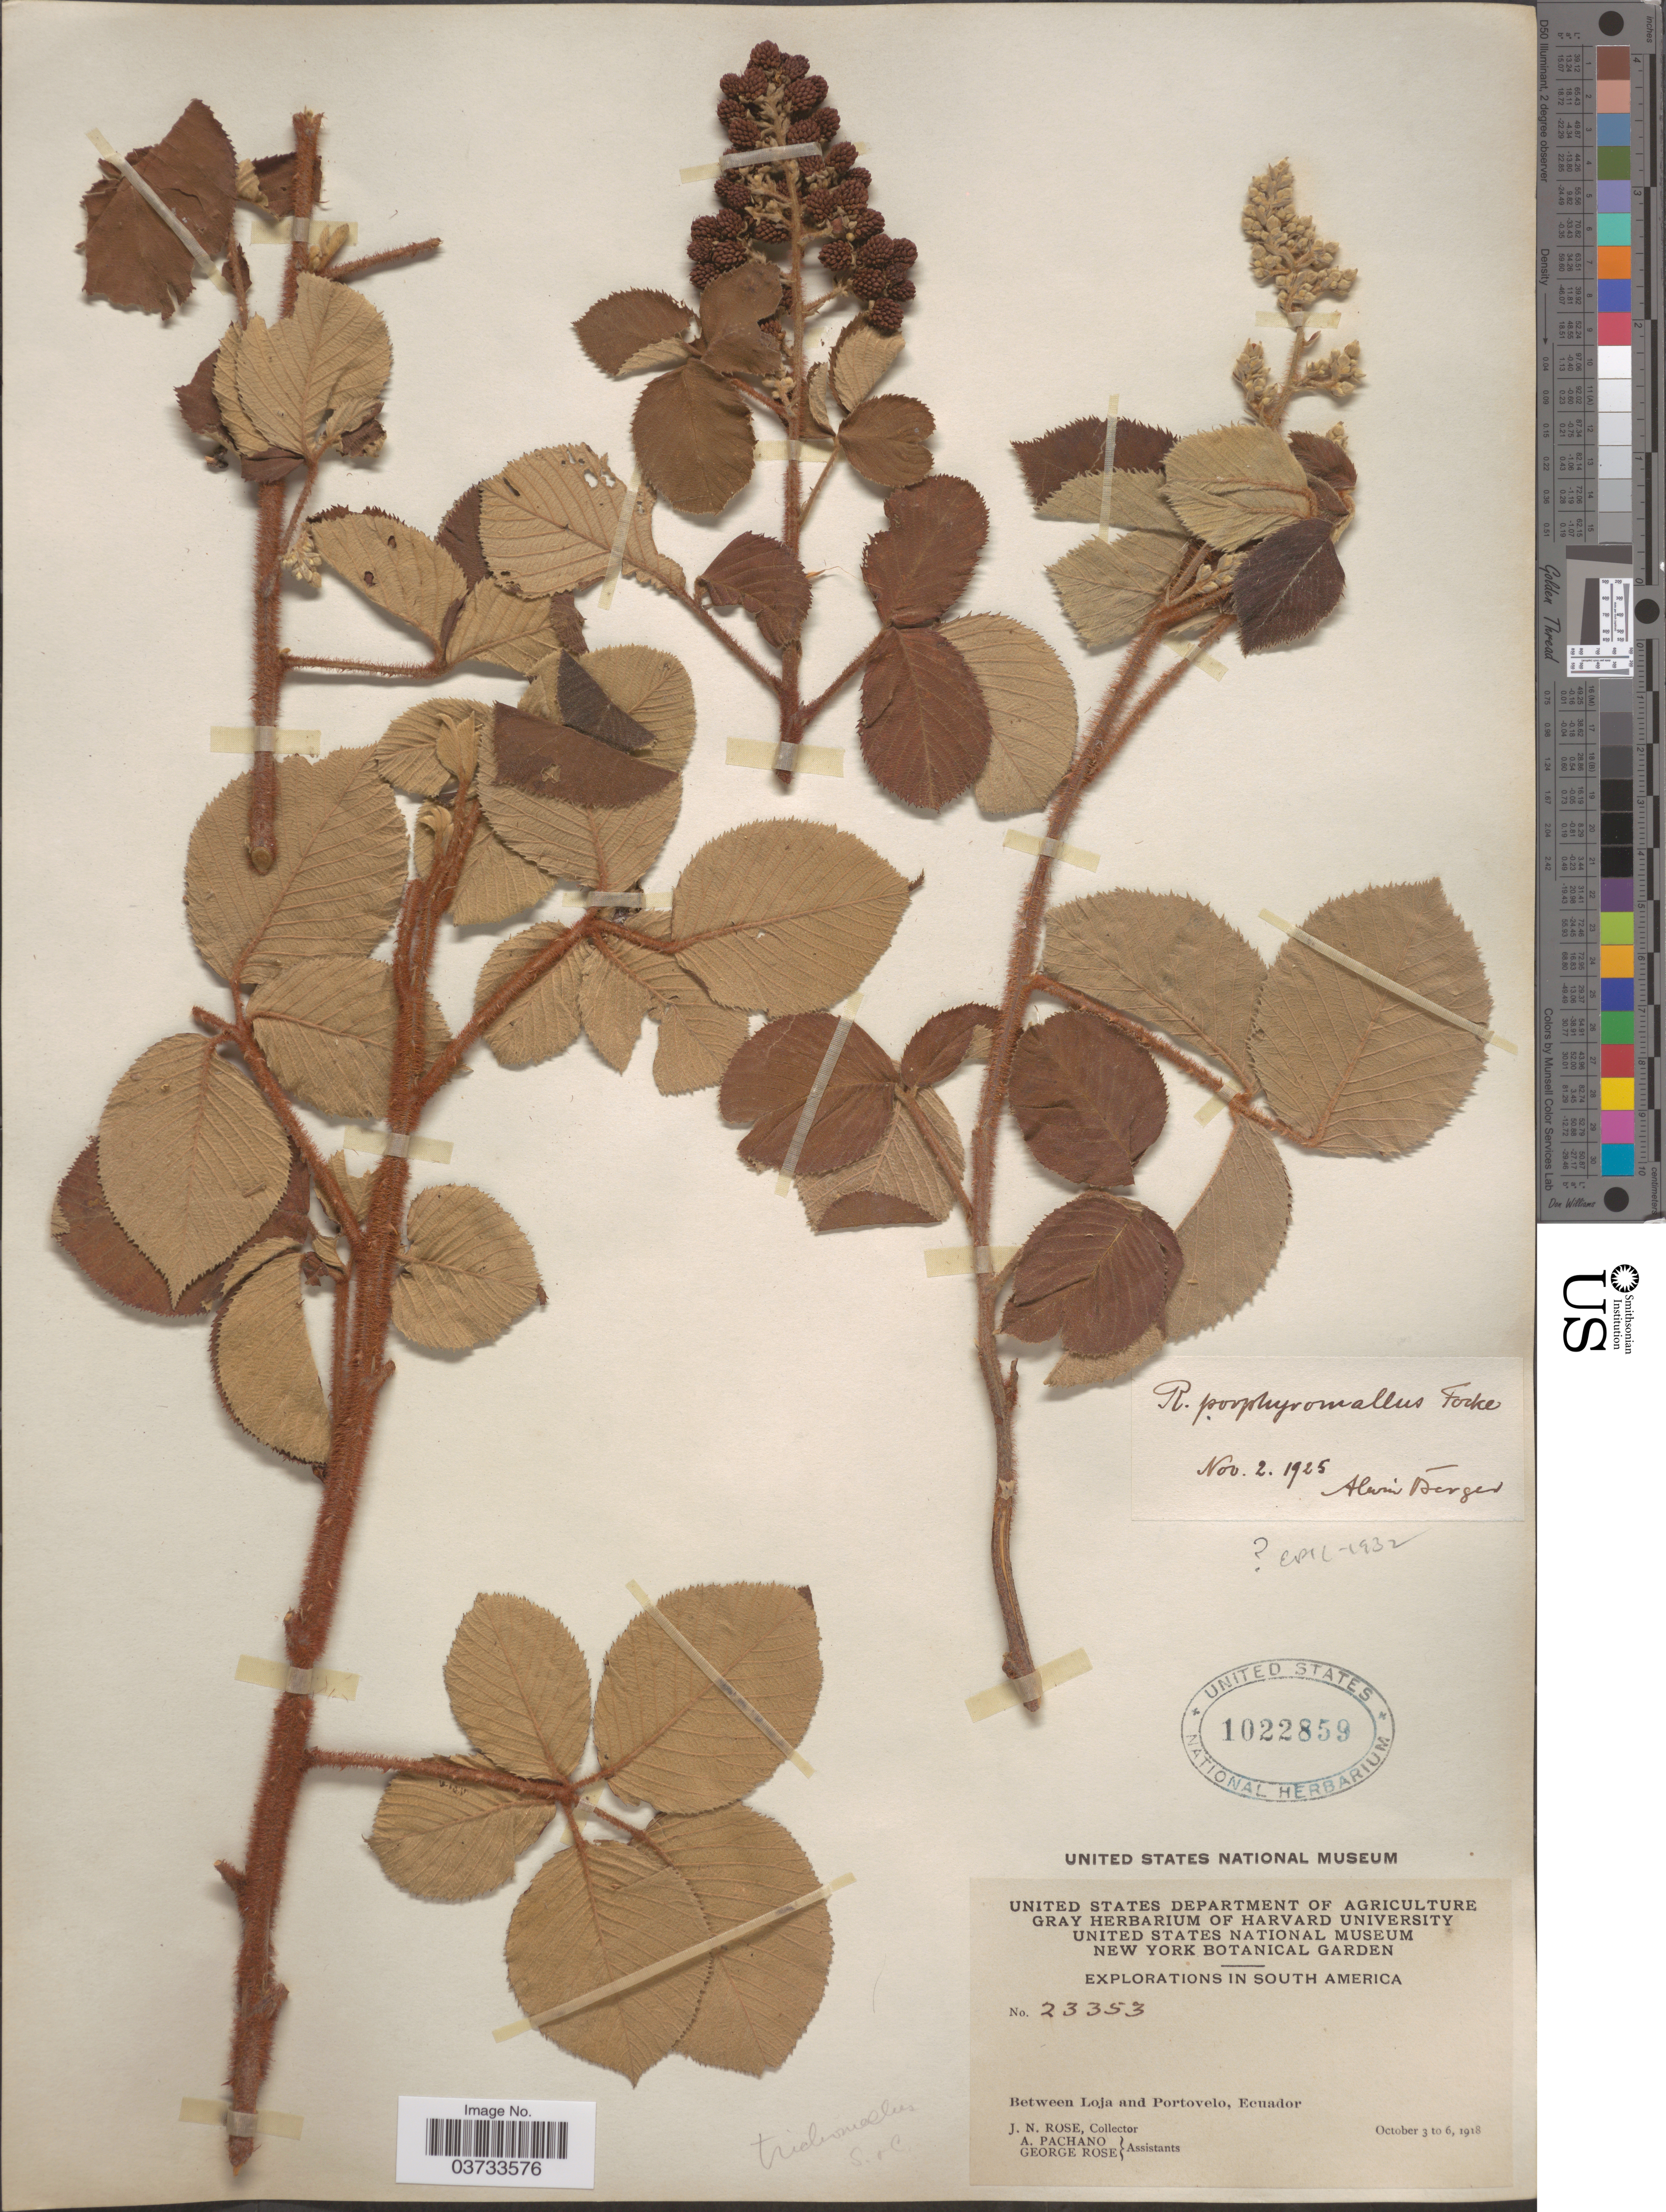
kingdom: Plantae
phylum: Tracheophyta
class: Magnoliopsida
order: Rosales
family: Rosaceae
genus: Rubus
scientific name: Rubus radicans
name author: Cav.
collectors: J. N. Rose, A. Pachano & G. Rose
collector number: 23353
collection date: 1918-10-03/1918-10-06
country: Ecuador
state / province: Loja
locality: Between Loja and Portovelo.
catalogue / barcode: US 1022859